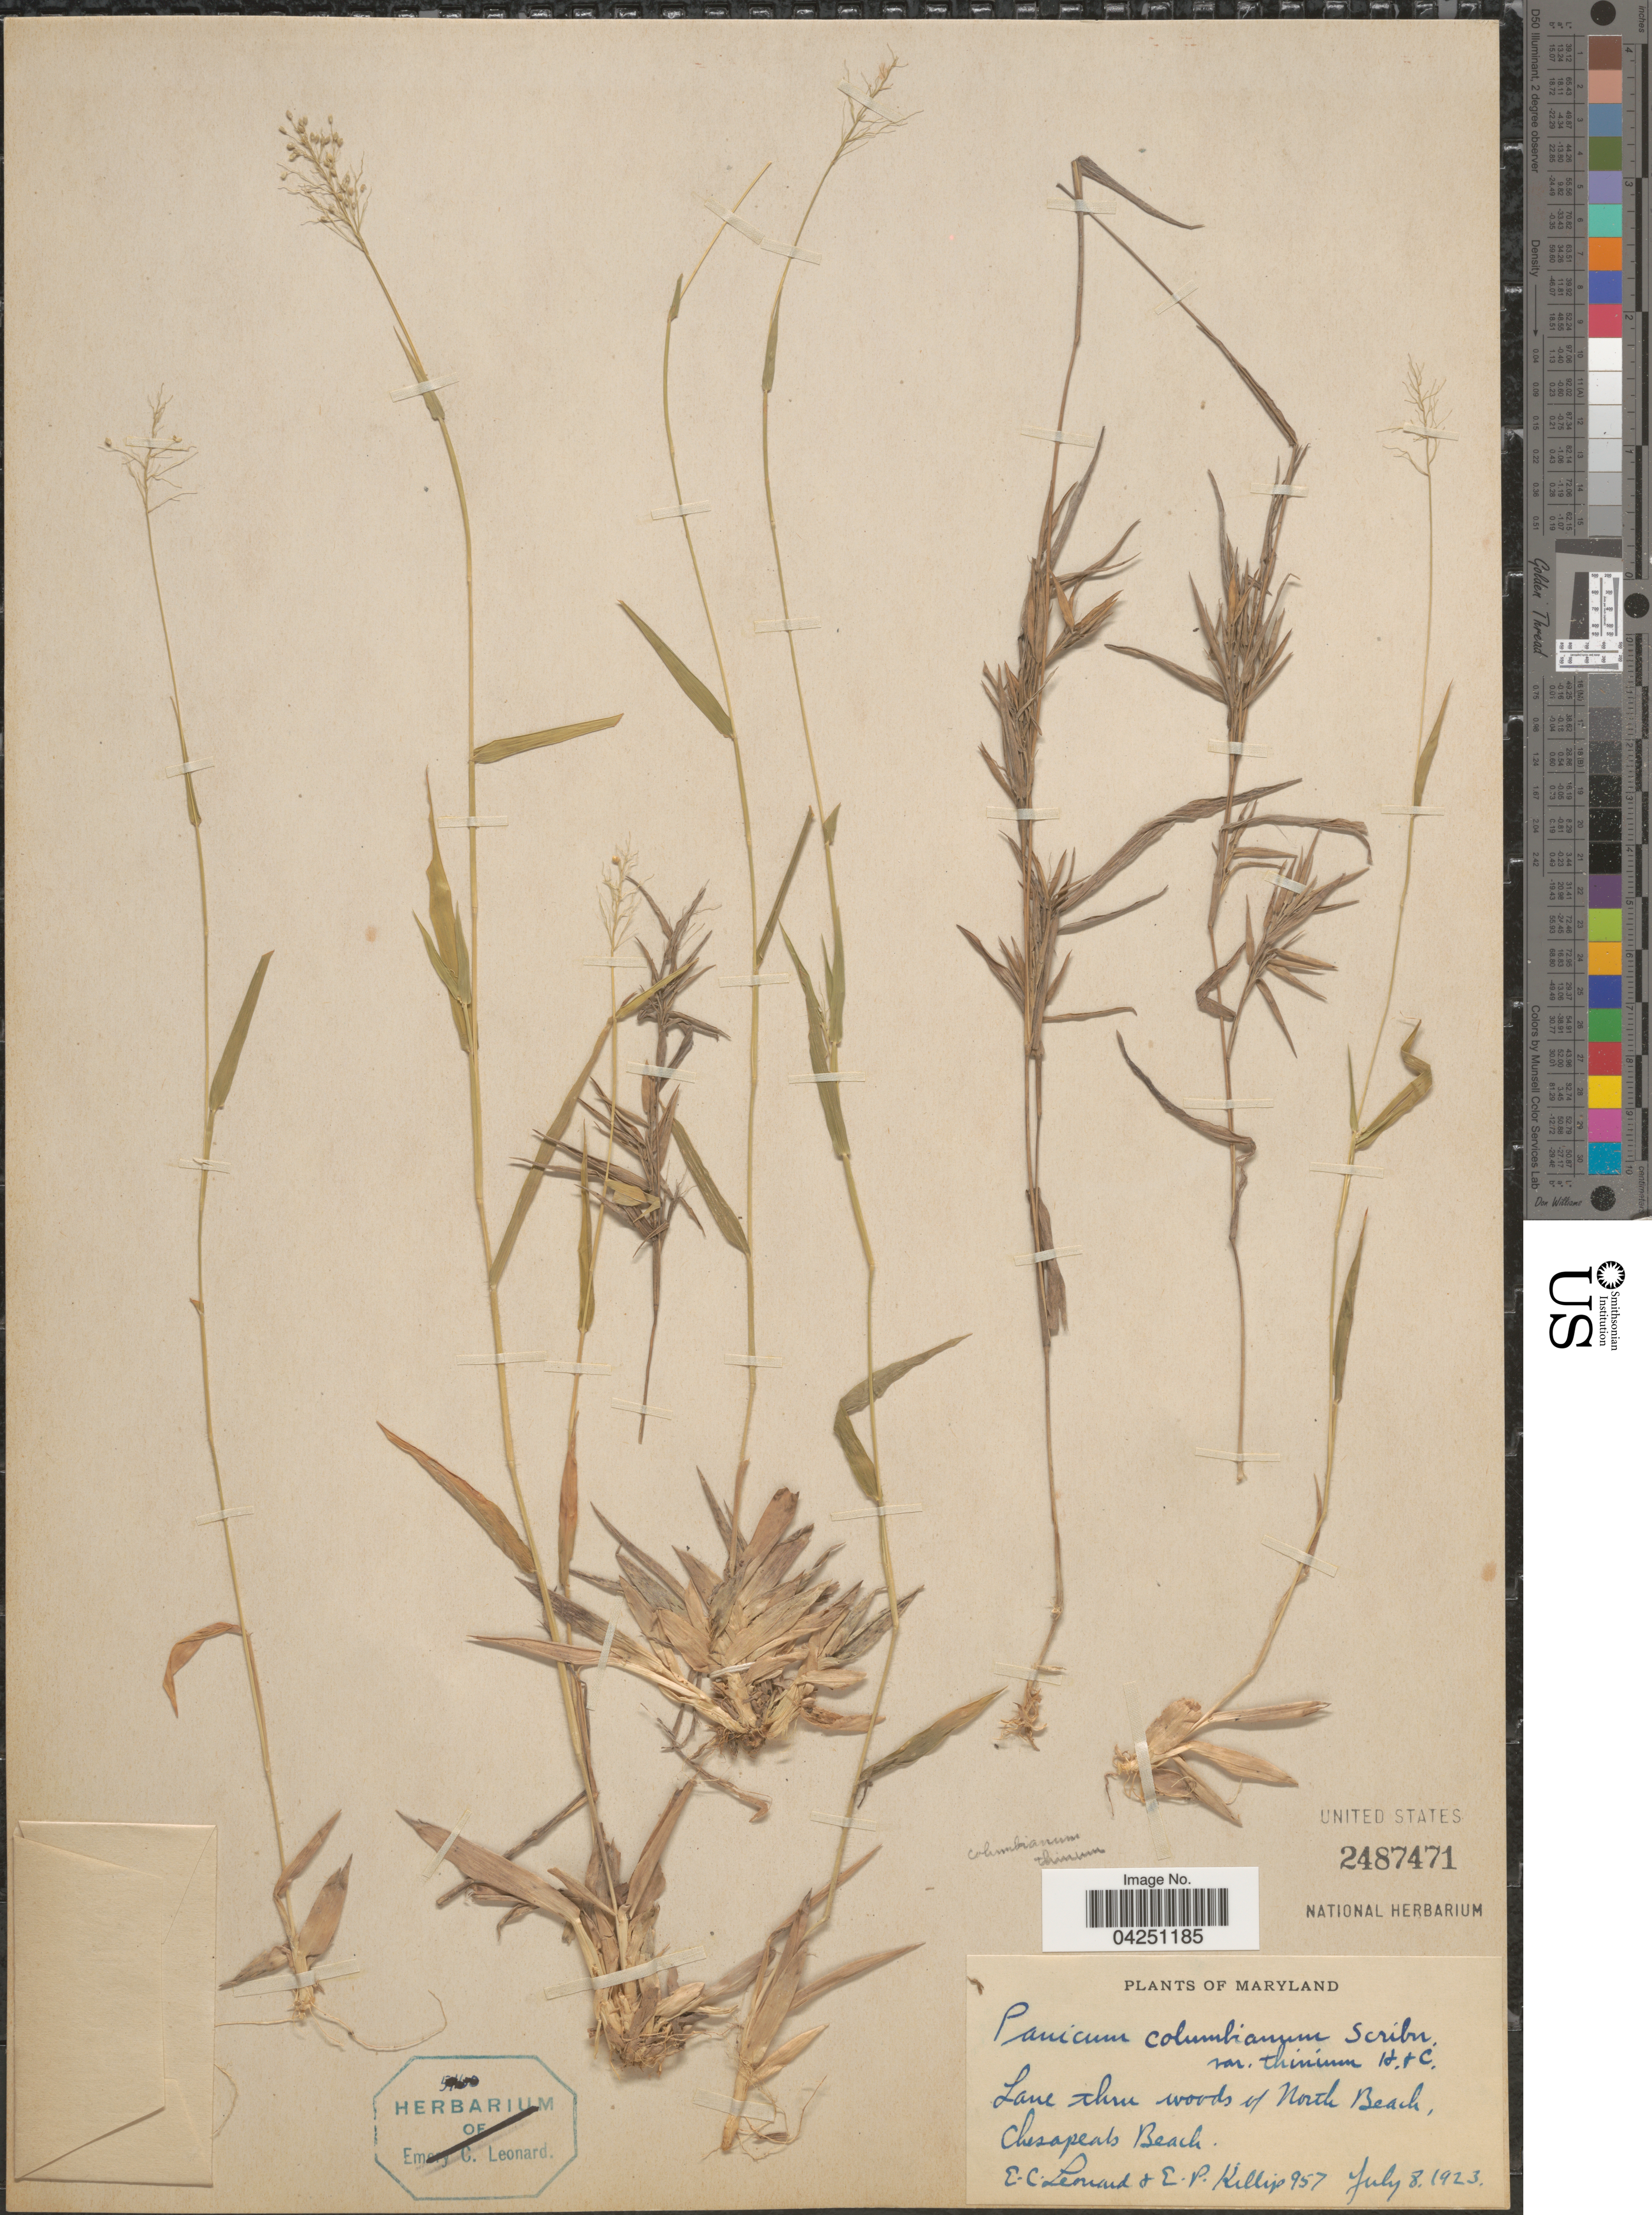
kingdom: Plantae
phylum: Tracheophyta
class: Liliopsida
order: Poales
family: Poaceae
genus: Dichanthelium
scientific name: Dichanthelium acuminatum var. acuminatum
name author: (Sw.) Gould & C.A. Clark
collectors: E. C. Leonard & E. P. Killip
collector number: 957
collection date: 1923-07-08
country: United States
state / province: Maryland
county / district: Prince George's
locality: Lane thru woods of North Beach, Chesapeats Beach.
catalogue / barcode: US 2487471